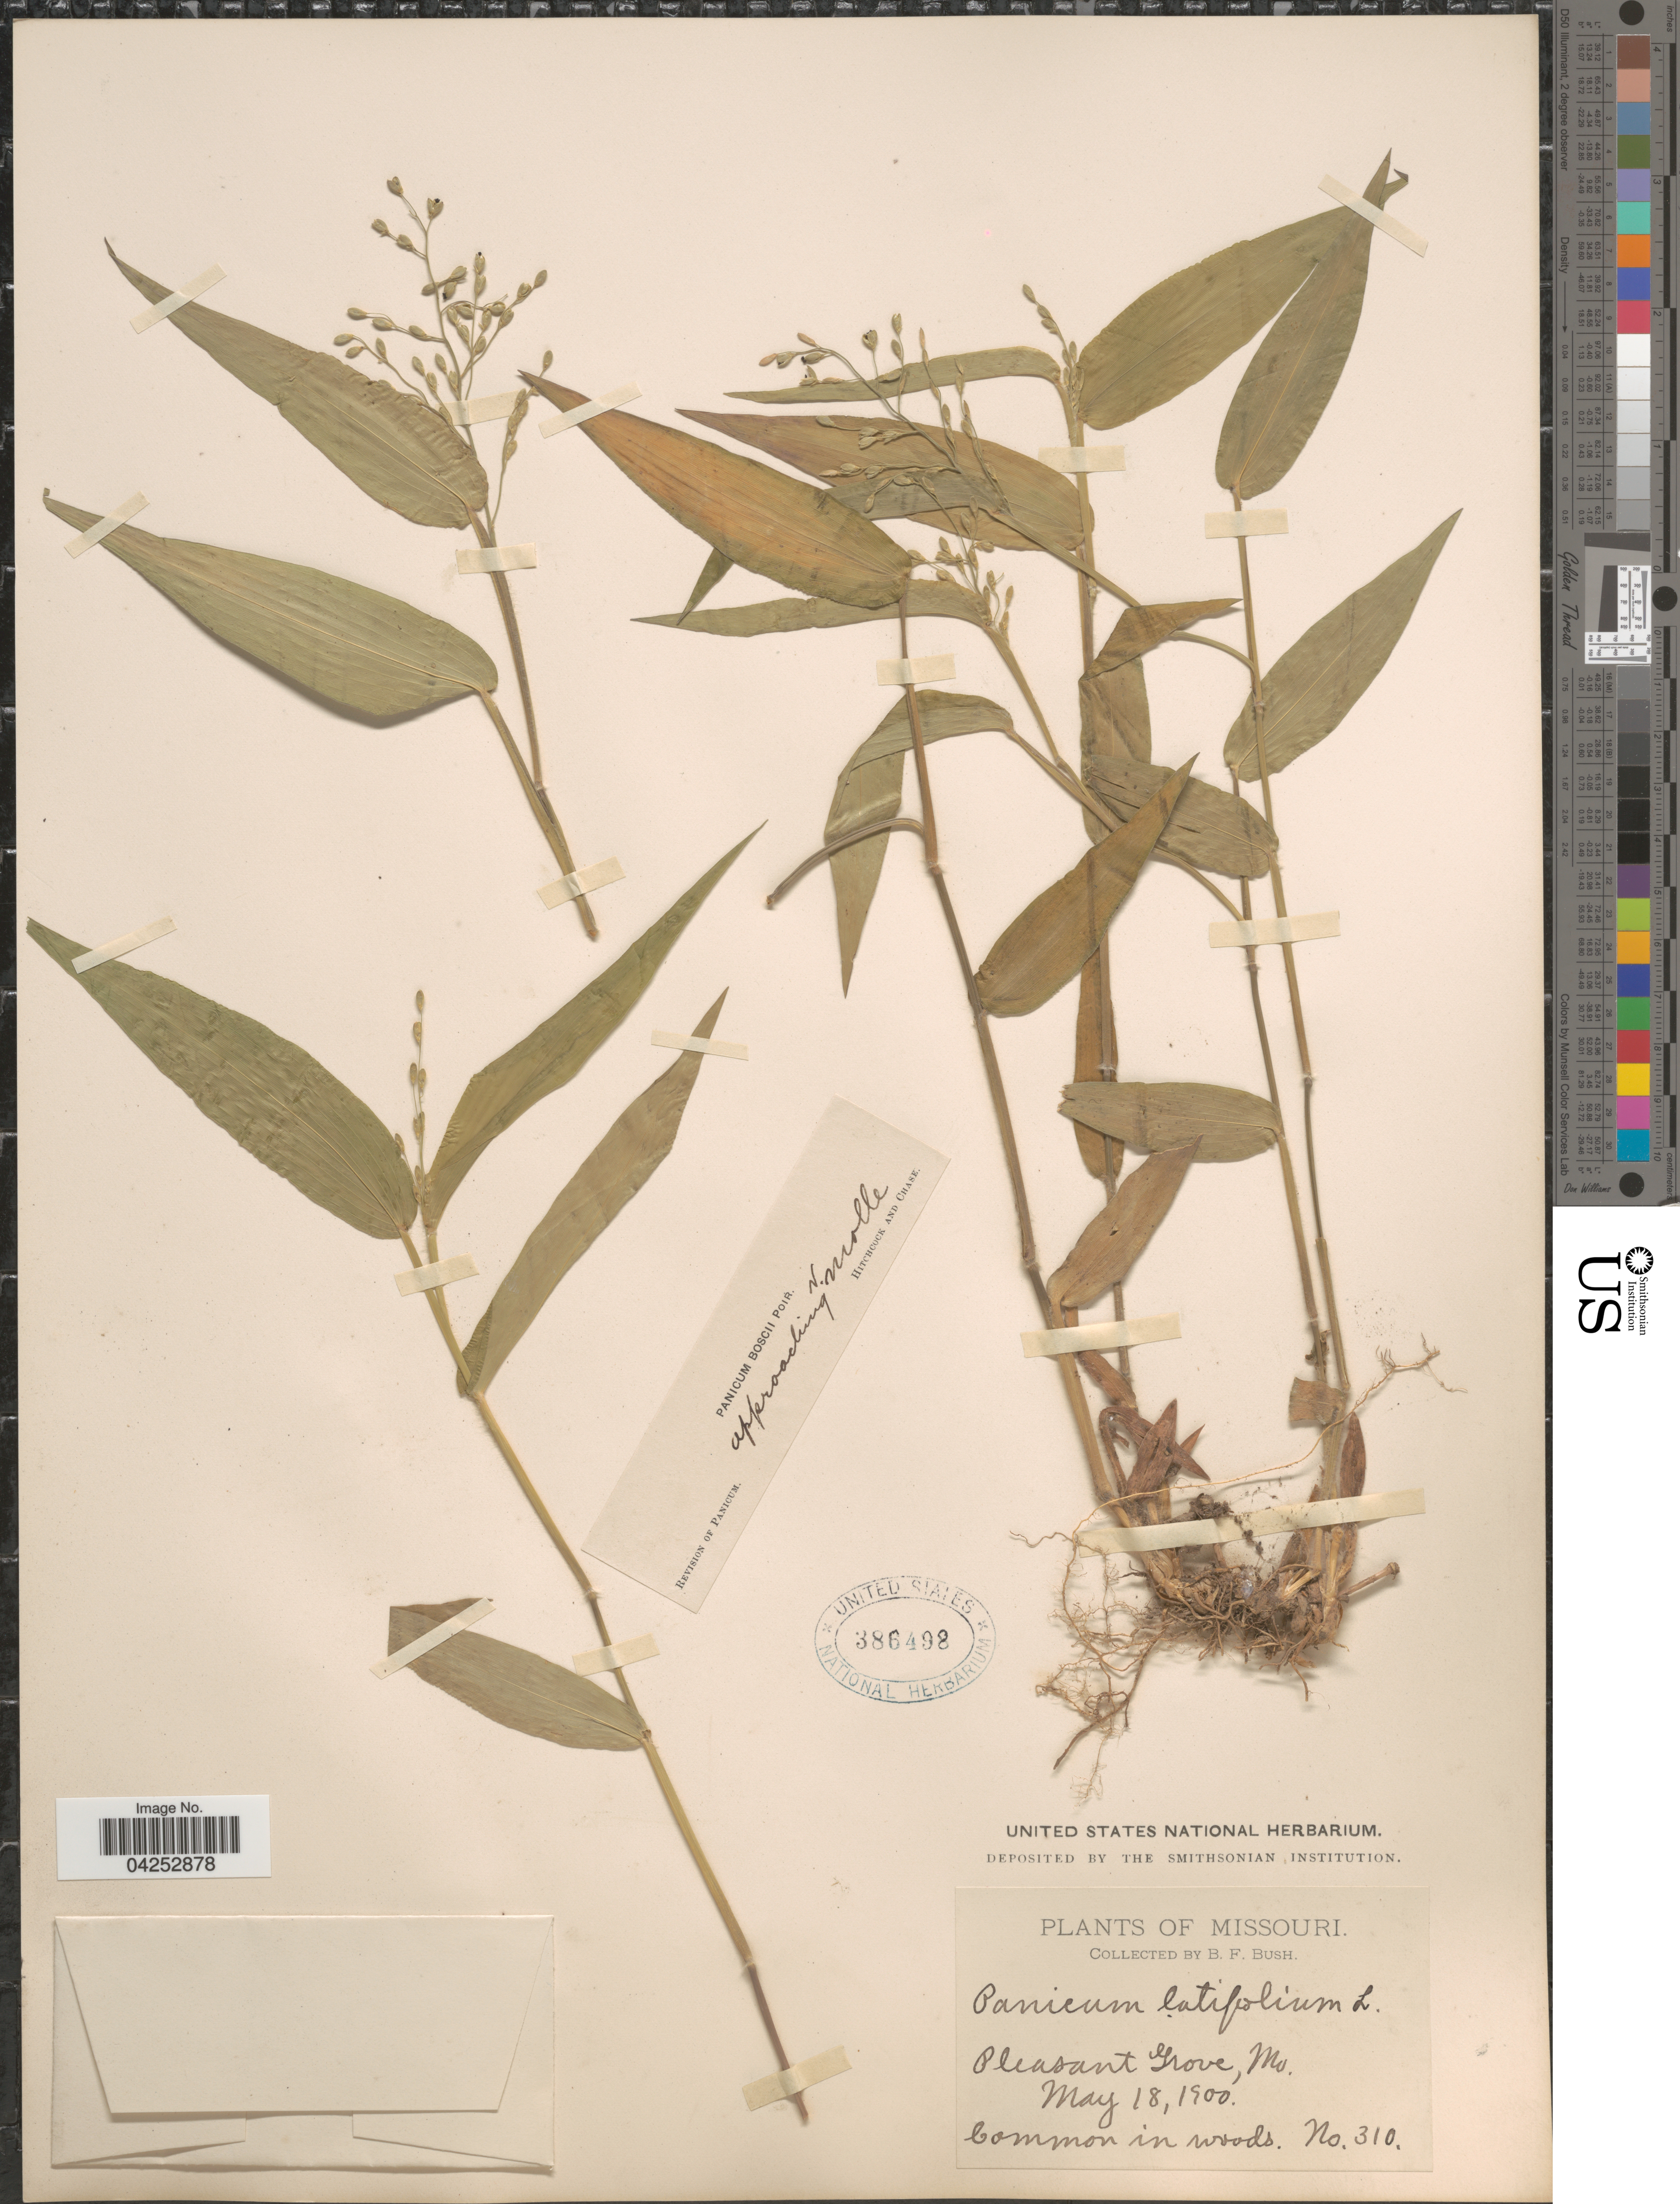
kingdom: Plantae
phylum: Tracheophyta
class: Liliopsida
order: Poales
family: Poaceae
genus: Dichanthelium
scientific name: Dichanthelium boscii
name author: (Poir.) Gould & C.A. Clark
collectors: B. F. Bush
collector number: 310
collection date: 1900-05-18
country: United States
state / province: Missouri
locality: Pleasant Grove.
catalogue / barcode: US 386498